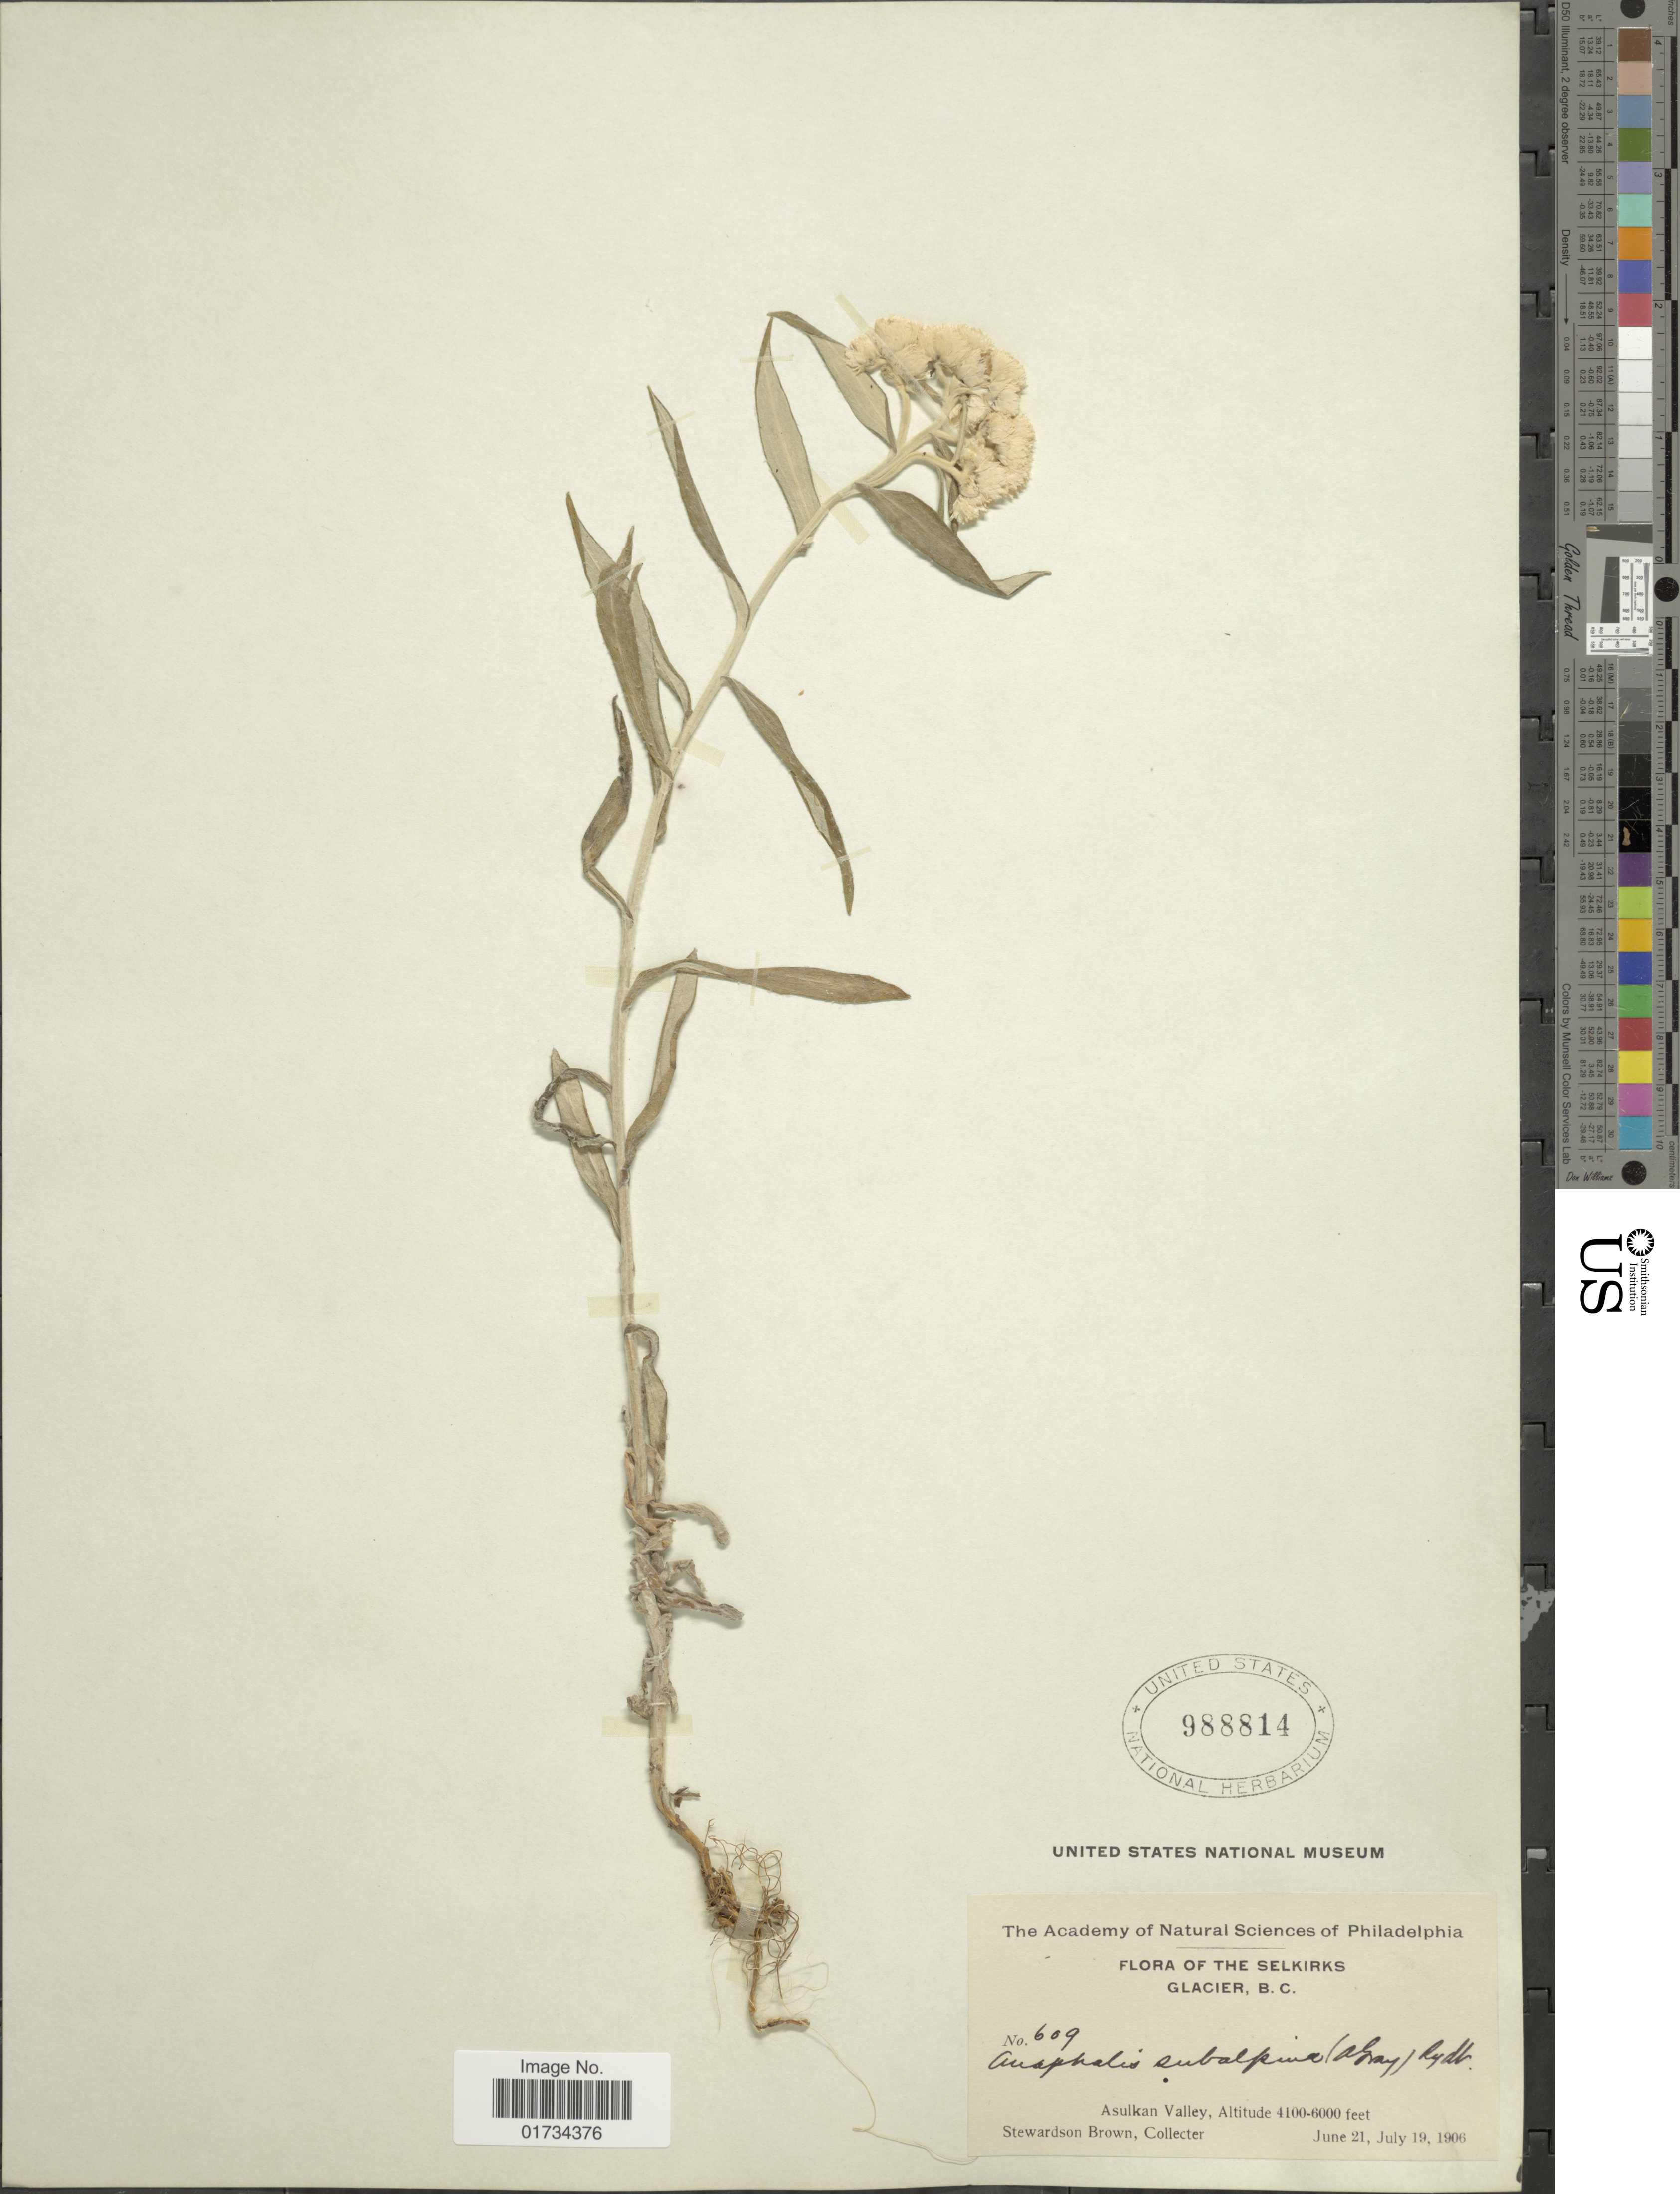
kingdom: Plantae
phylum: Tracheophyta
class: Magnoliopsida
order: Asterales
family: Asteraceae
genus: Anaphalis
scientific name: Anaphalis subalpina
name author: (A. Gray) Rydb.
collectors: S. Borwn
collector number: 609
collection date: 1906-06-21/1906-07-19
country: Canada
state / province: British Columbia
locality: Asulkan Valley, The Selkirks Glacier, B. C.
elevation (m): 1250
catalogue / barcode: US 988814